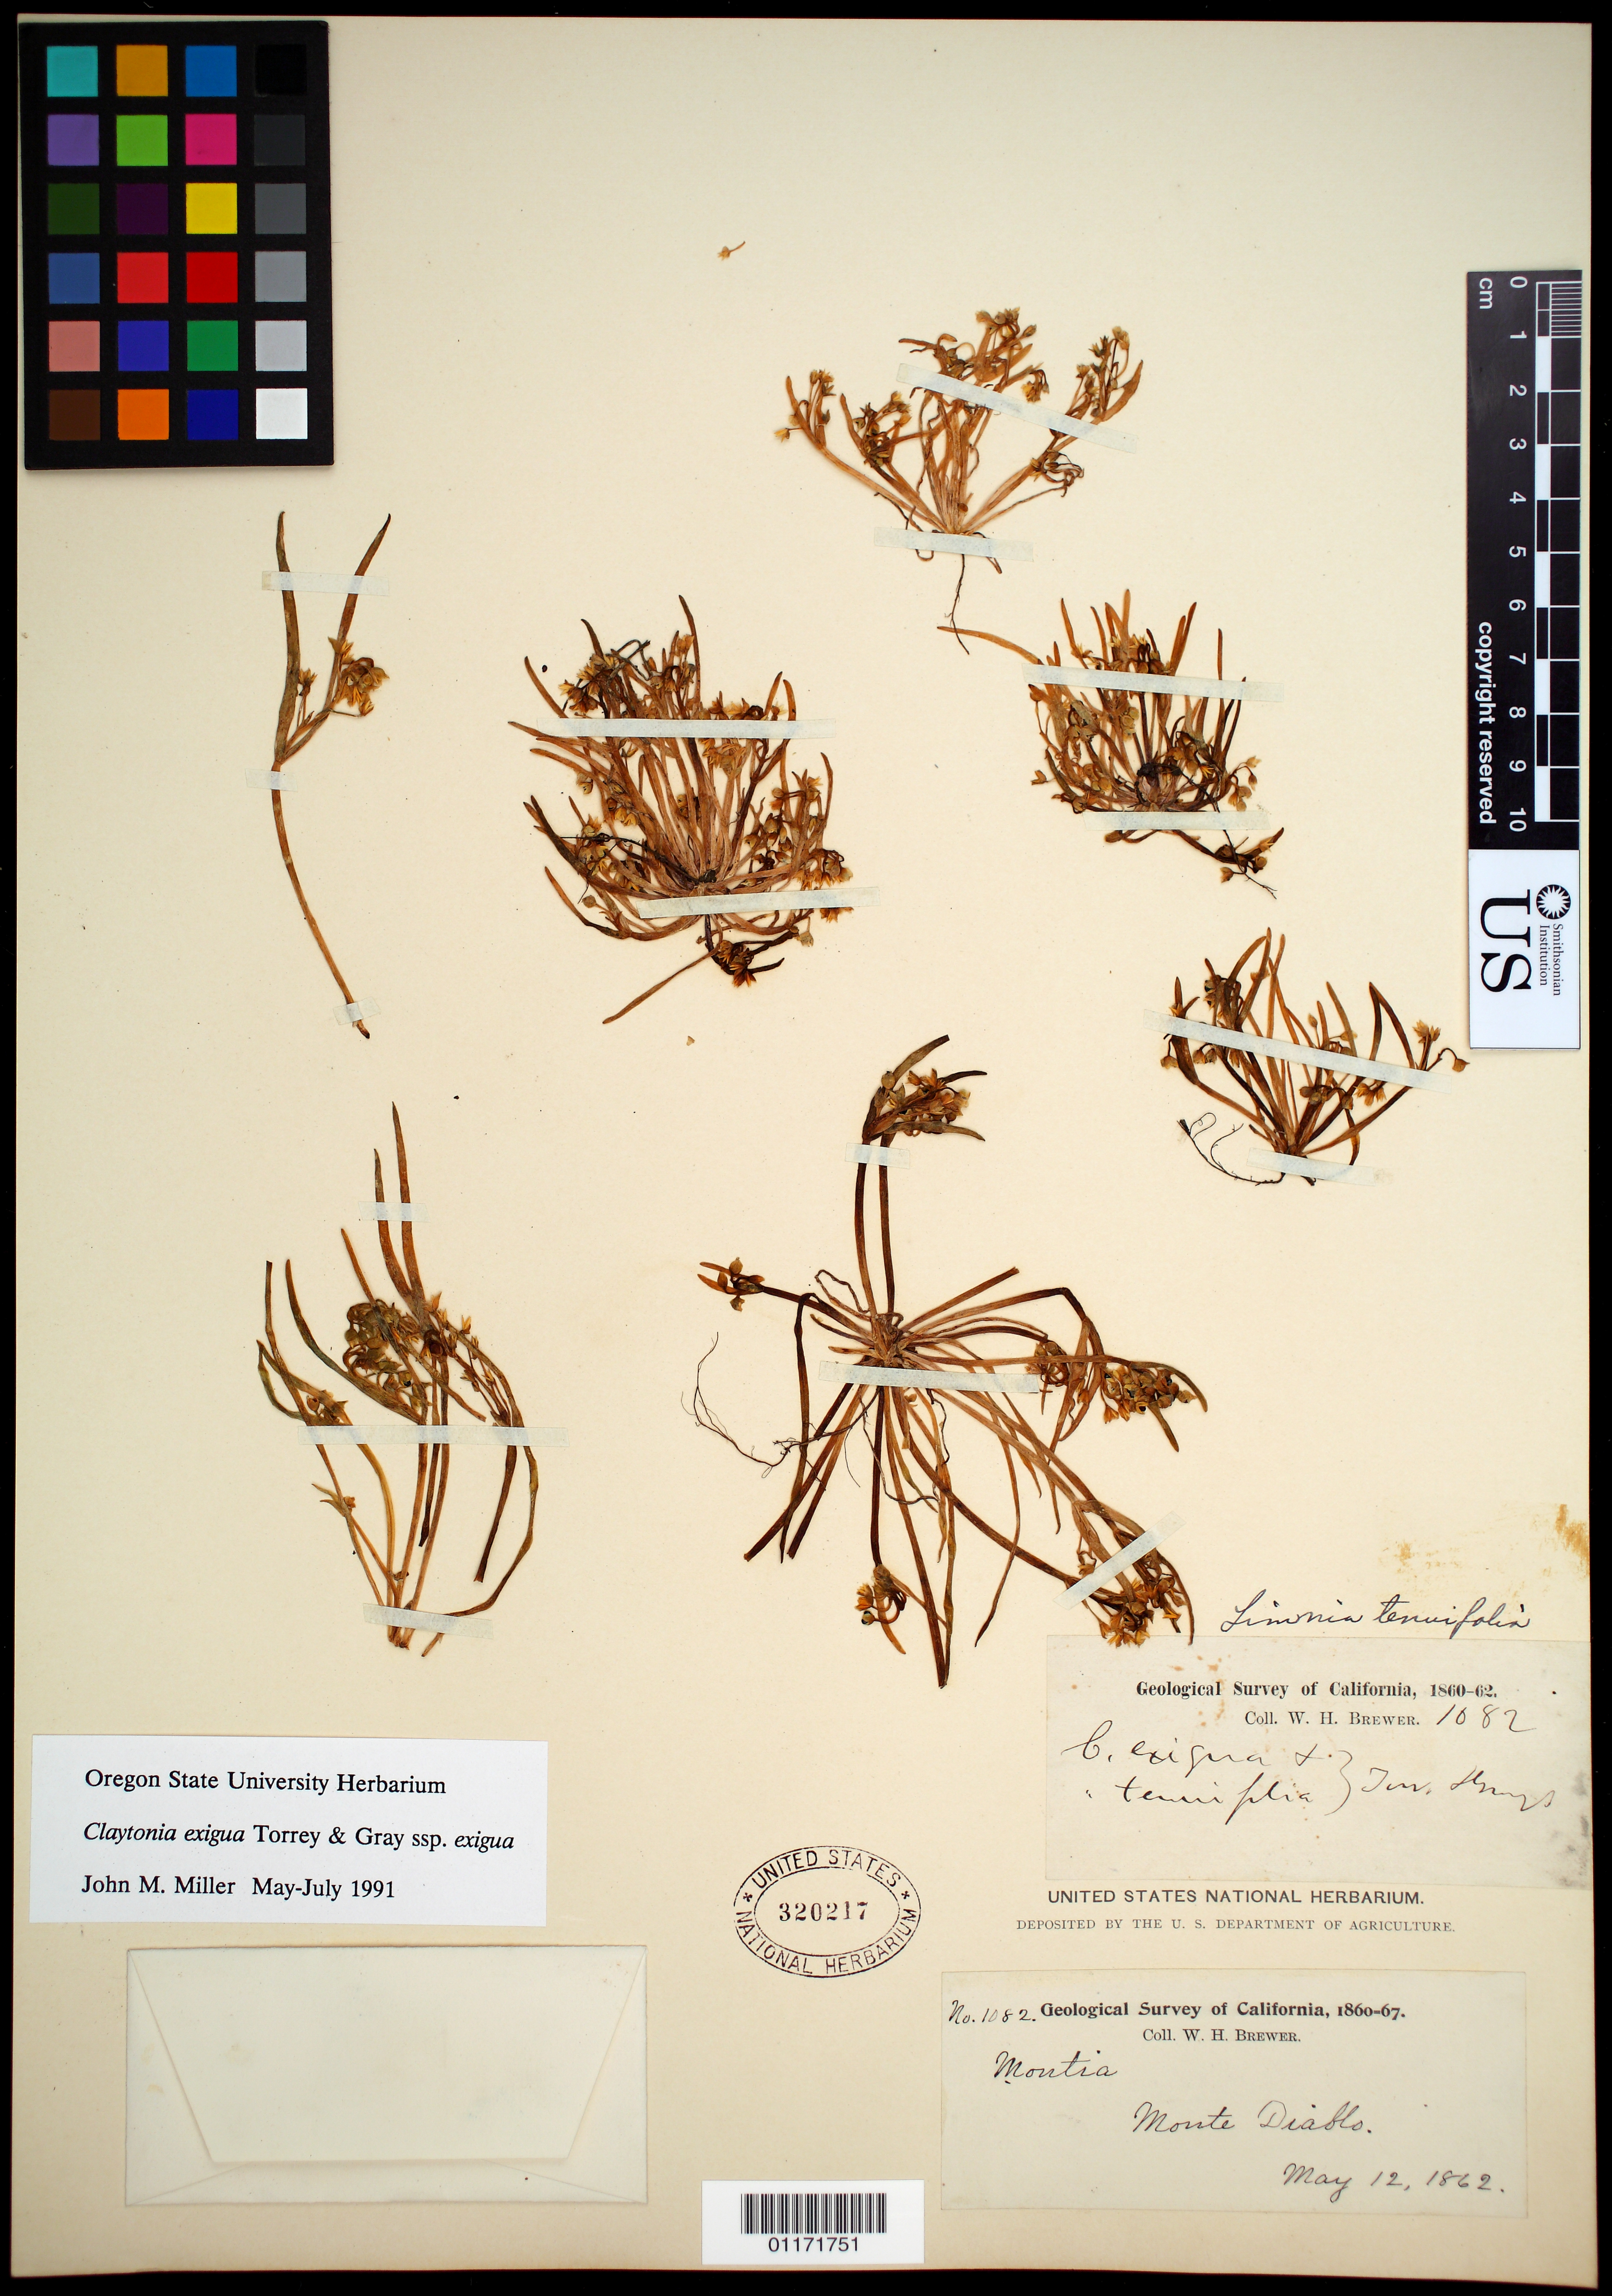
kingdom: Plantae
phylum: Tracheophyta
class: Magnoliopsida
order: Caryophyllales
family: Montiaceae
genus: Claytonia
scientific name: Claytonia exigua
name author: (Douglas) Torr. & A. Gray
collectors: W. H. Brewer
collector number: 1082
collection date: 1862-05-12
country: United States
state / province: California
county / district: Contra Costa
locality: Monte Diablo.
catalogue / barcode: US 320217